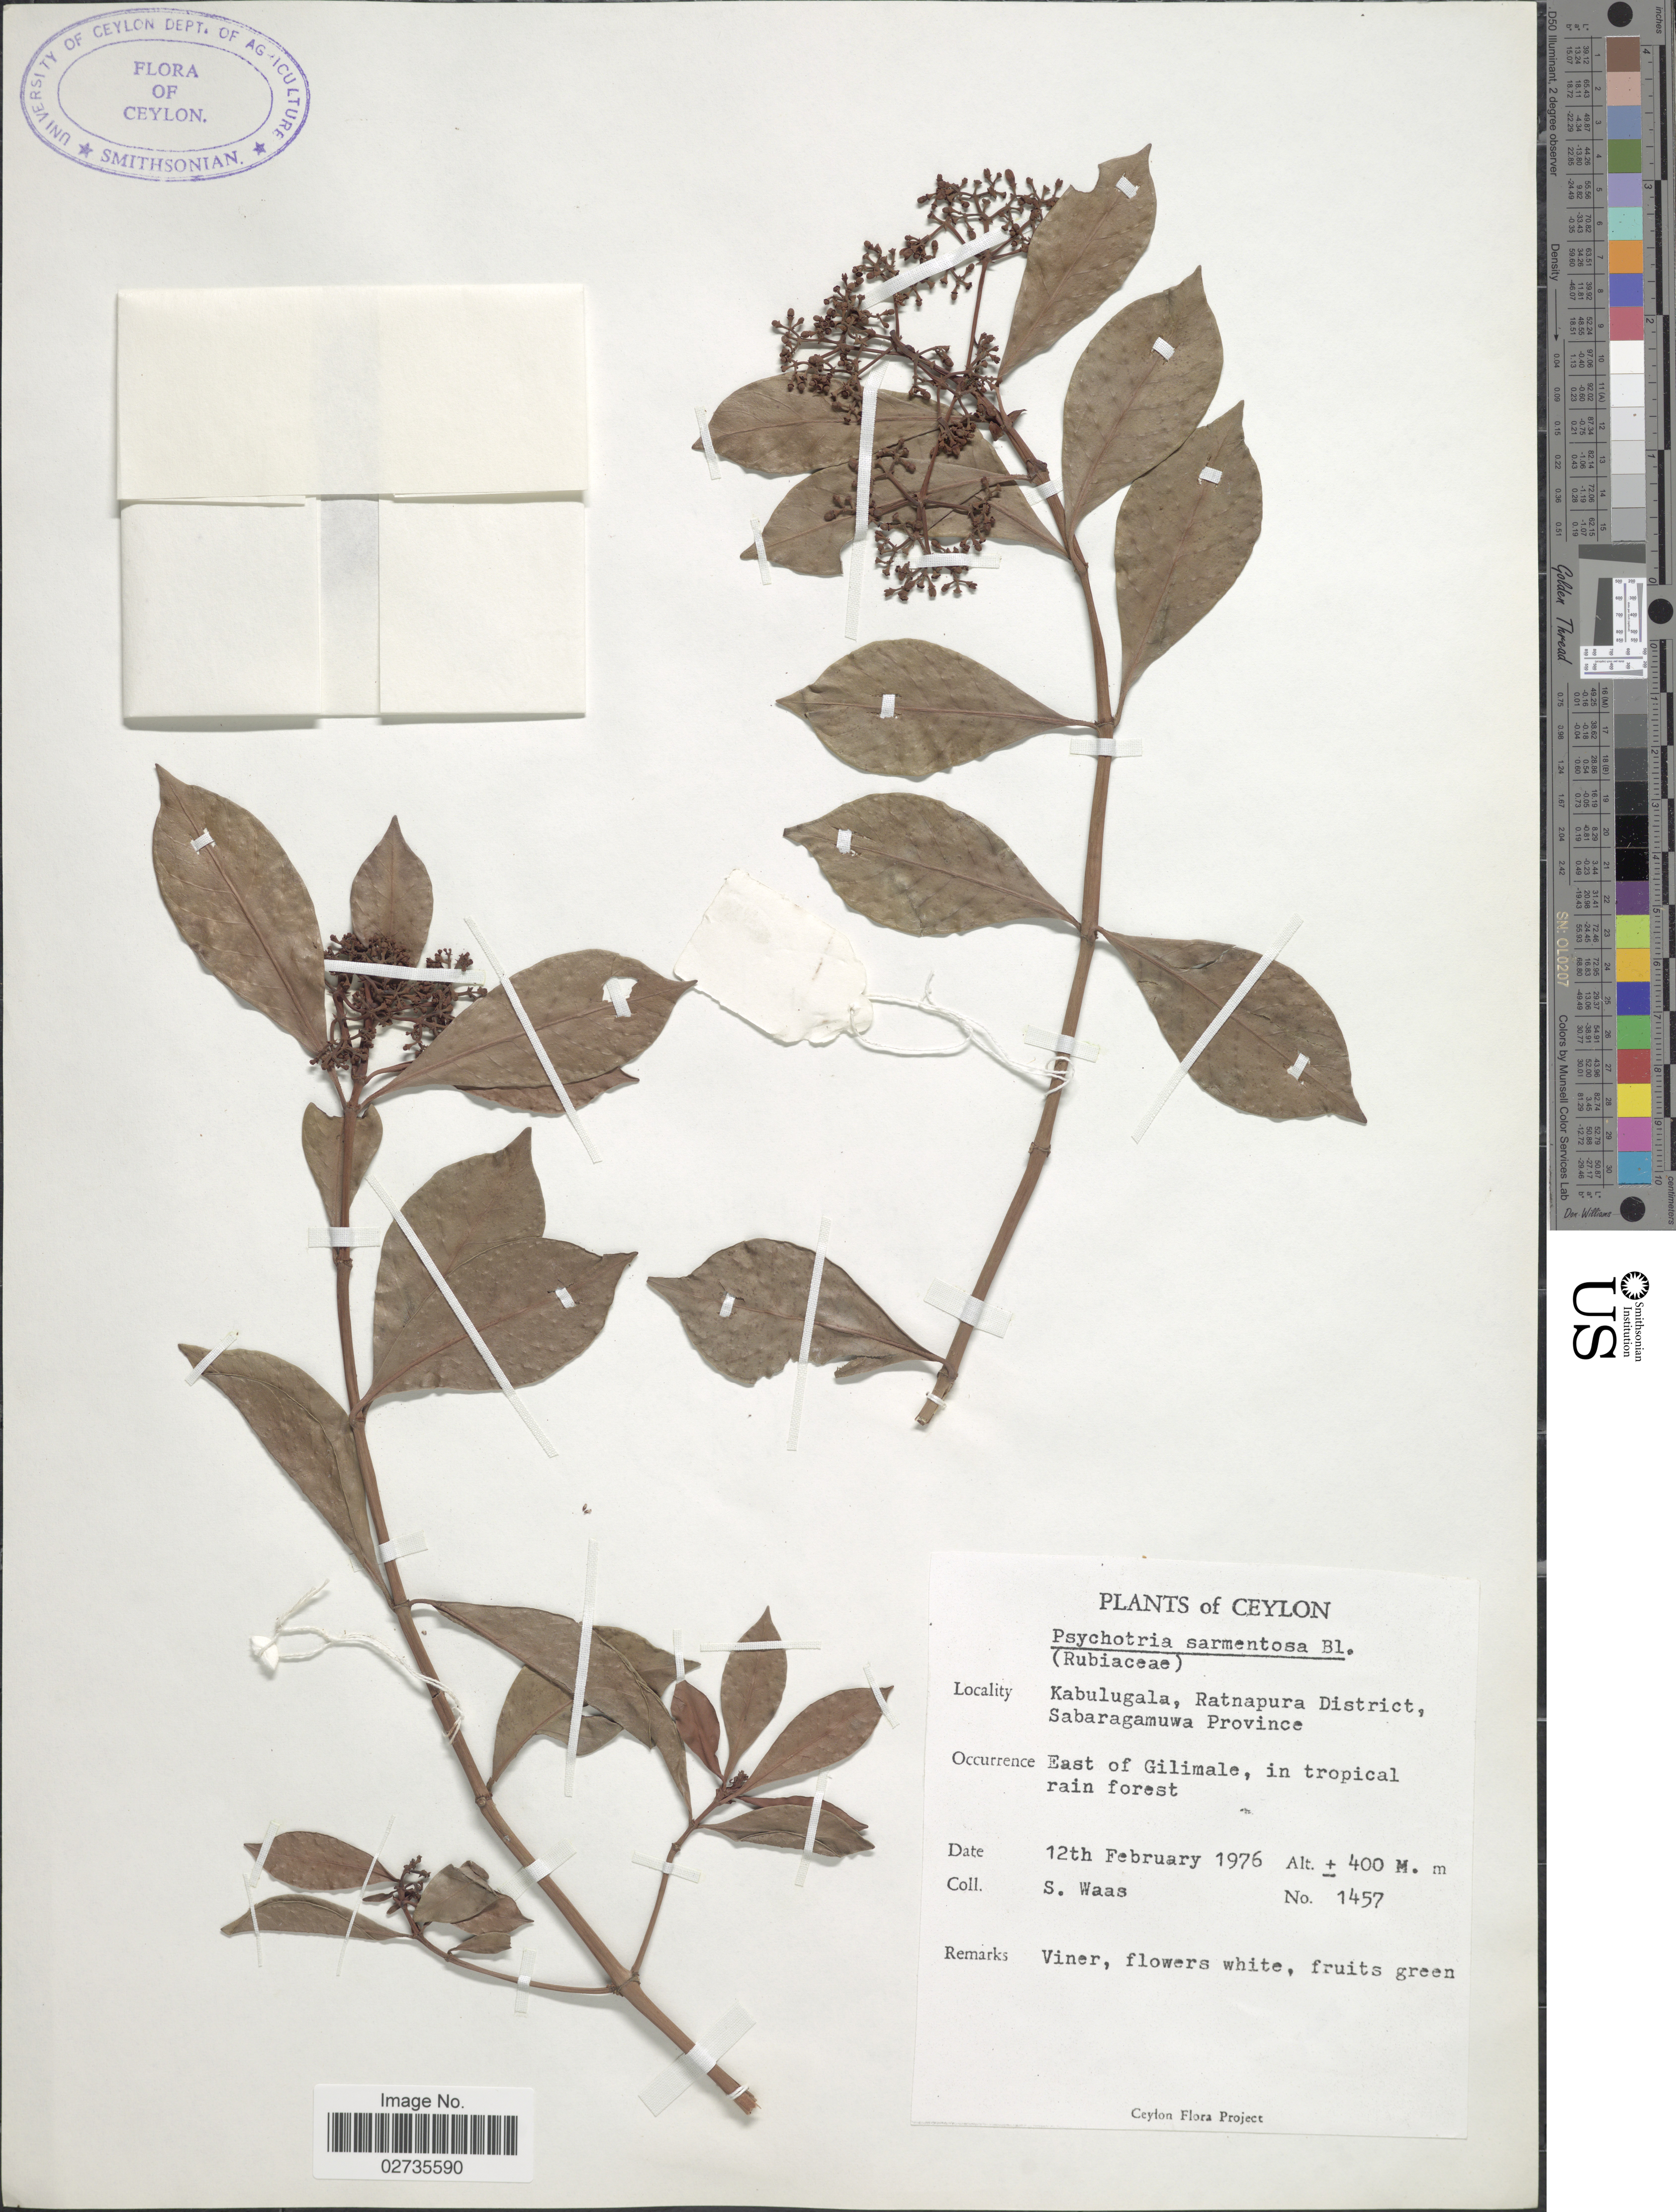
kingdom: Plantae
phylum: Tracheophyta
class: Magnoliopsida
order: Gentianales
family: Rubiaceae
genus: Psychotria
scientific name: Psychotria sarmentosa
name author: Blume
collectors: S. Waas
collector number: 1457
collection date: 1976-02-12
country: Sri Lanka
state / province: Sabaragamuwa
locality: Ceylon, Kabulugala, Ratnapura District, East of Gilmale, in tropical rain forest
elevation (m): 400